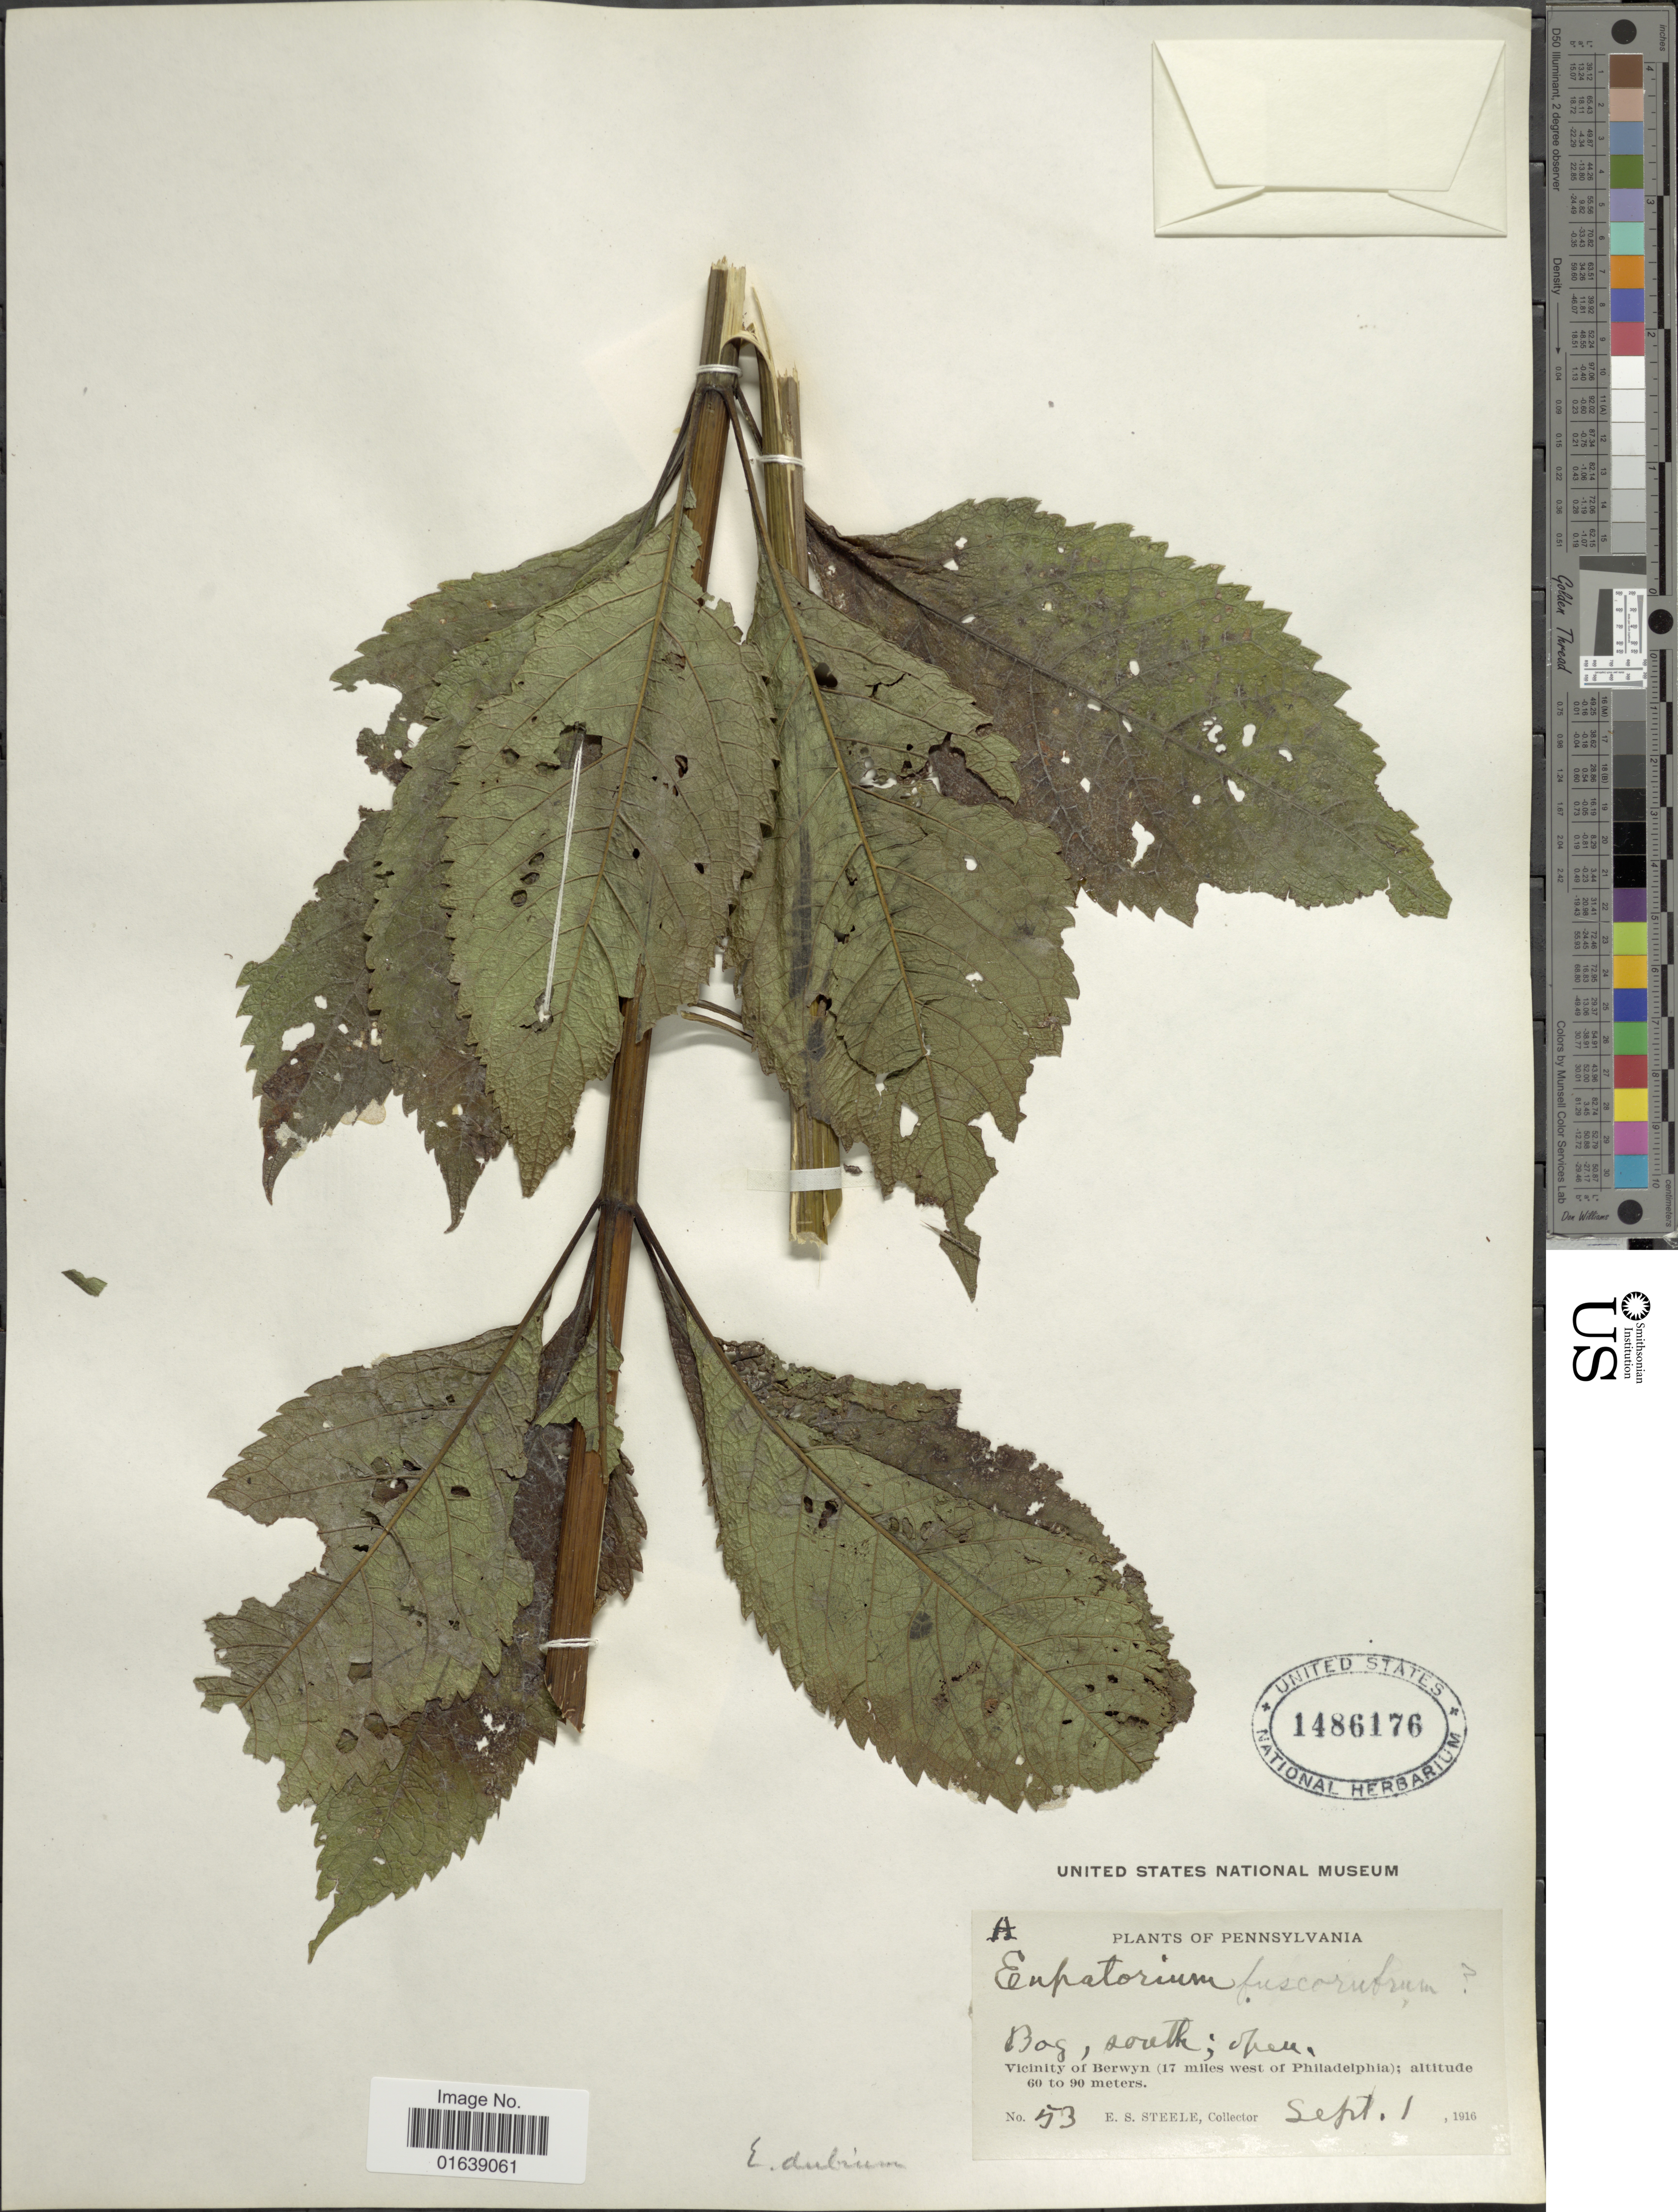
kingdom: Plantae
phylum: Tracheophyta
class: Magnoliopsida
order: Asterales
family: Asteraceae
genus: Eupatorium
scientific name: Eupatorium dubium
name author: Willd. ex Poir.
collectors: E. Steele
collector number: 53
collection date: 1916-09-01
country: United States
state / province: Pennsylvania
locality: Pennsylvania. Bog, leopard Road. Vicinity of Berwyn (17 miles west of Philadelphia)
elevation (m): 60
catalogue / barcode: US 1486176